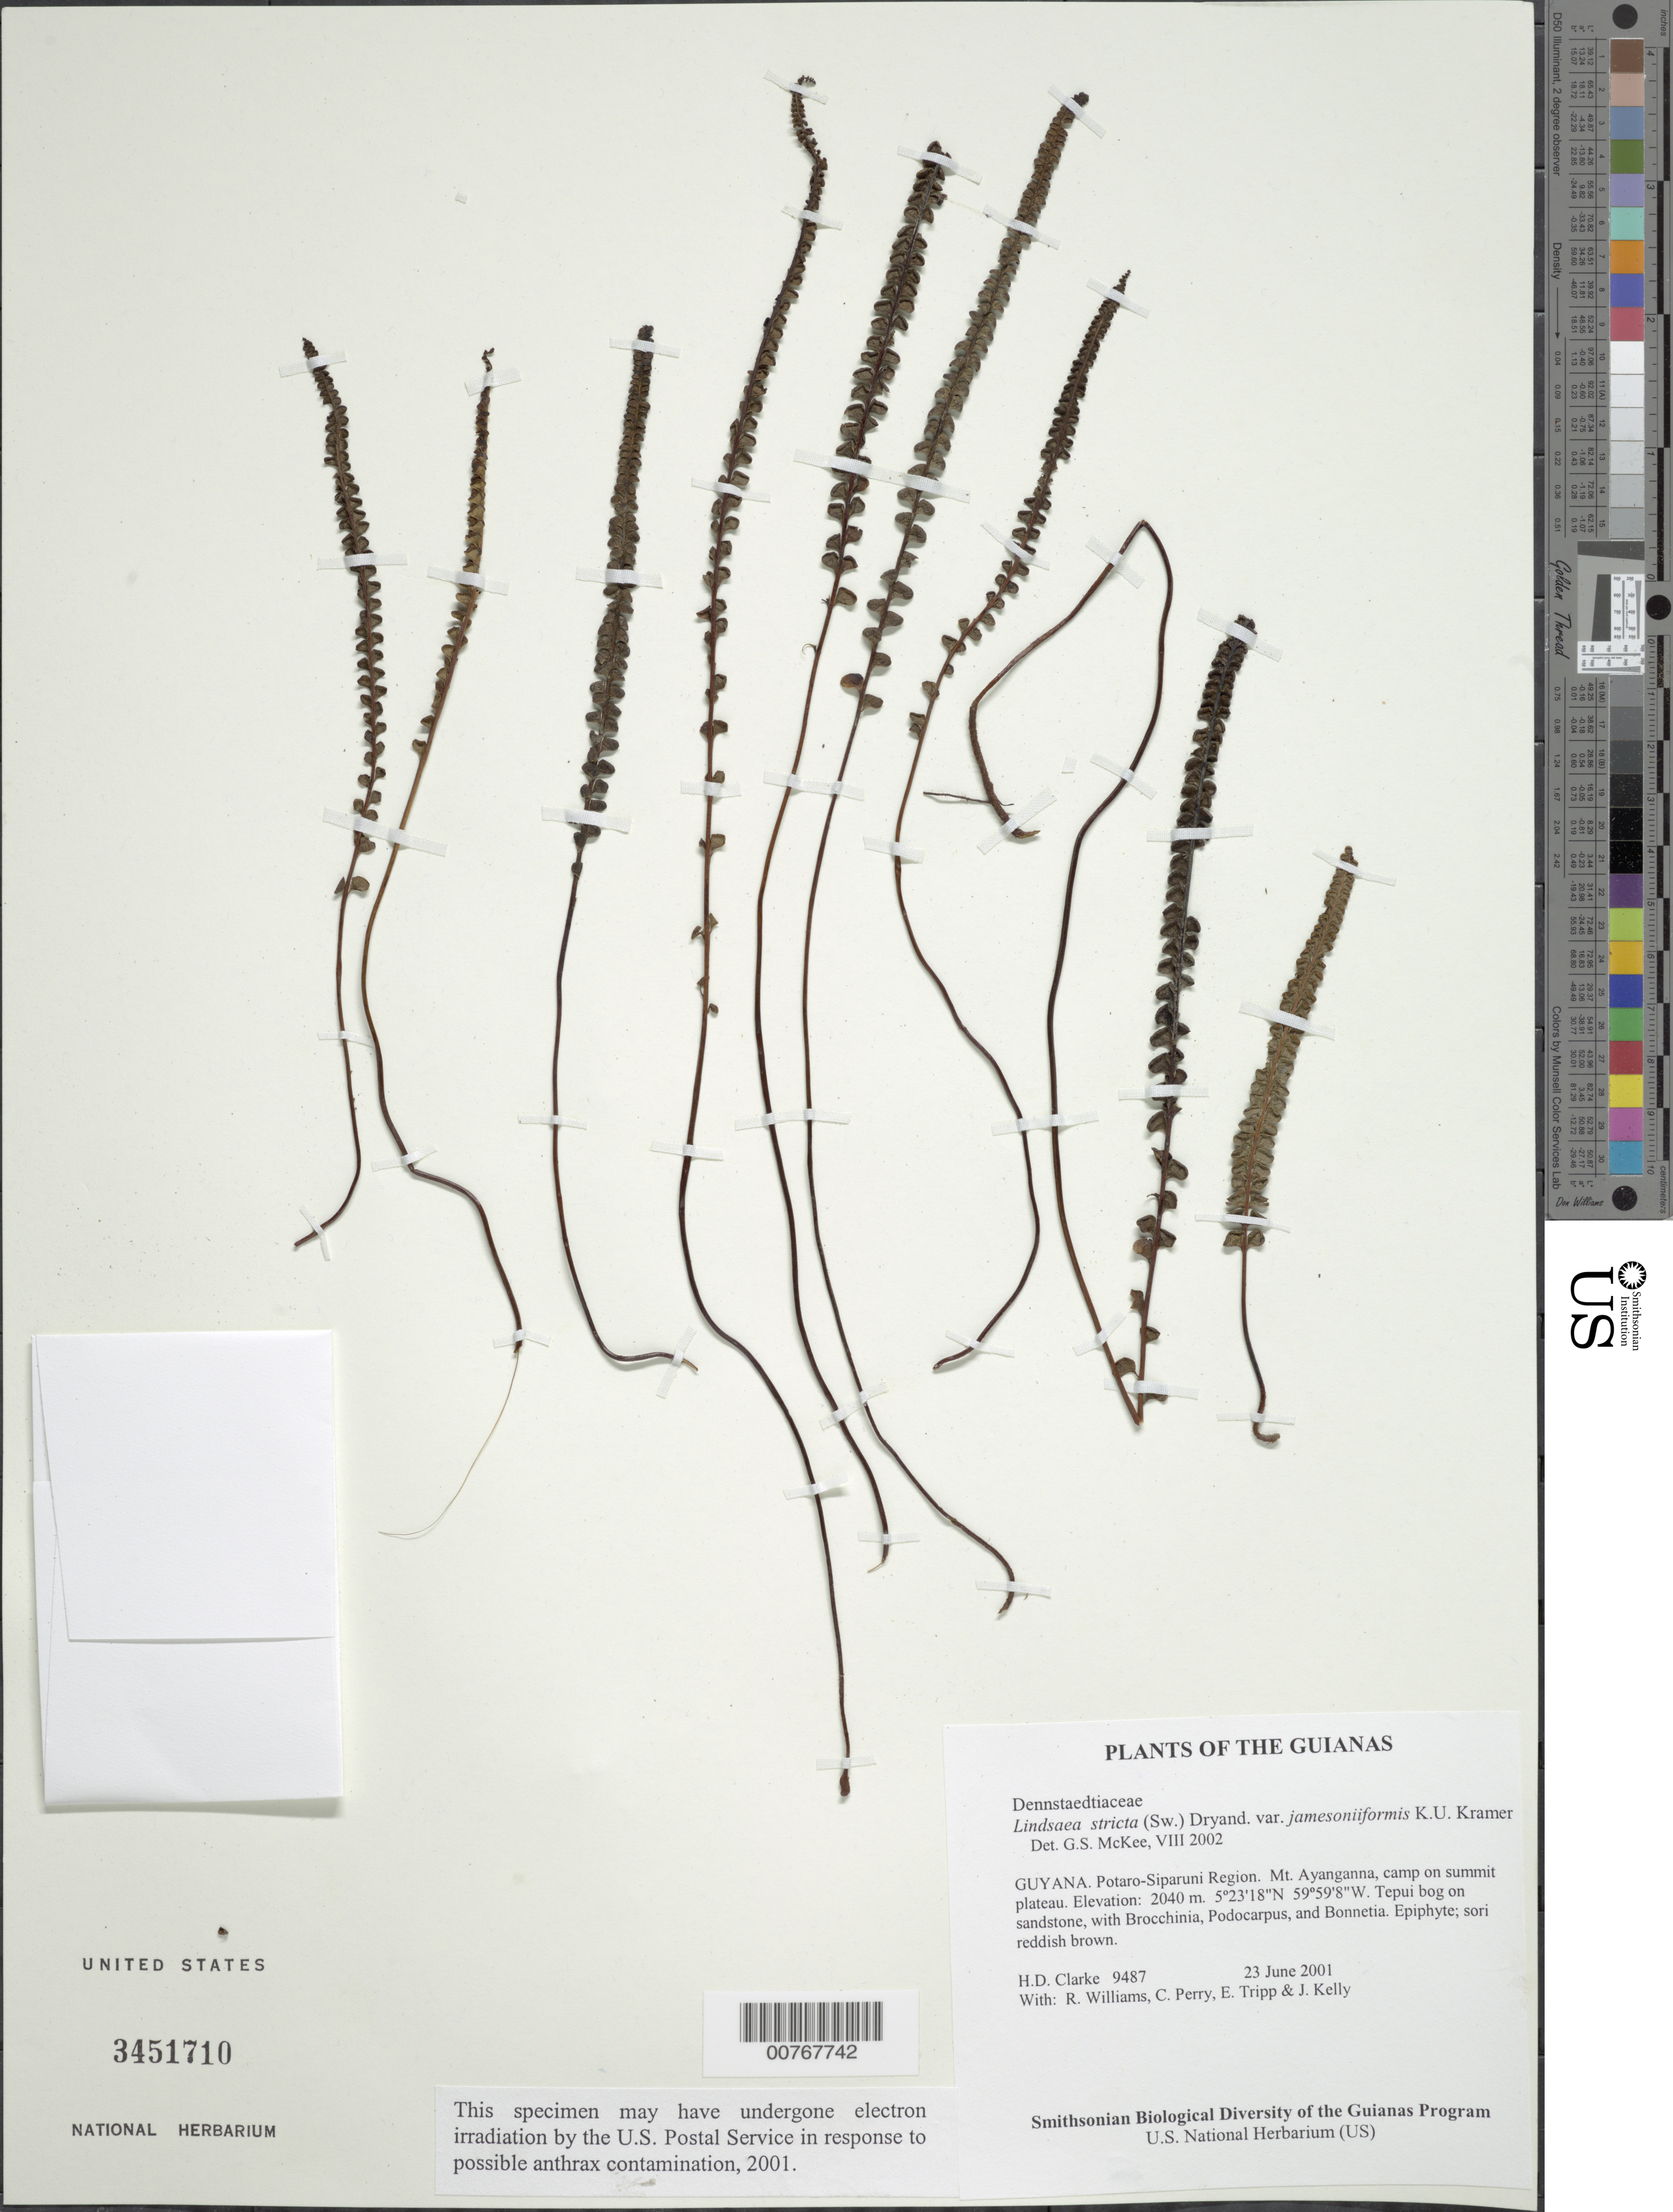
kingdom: Plantae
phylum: Tracheophyta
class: Polypodiopsida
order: Polypodiales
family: Lindsaeaceae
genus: Lindsaea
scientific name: Lindsaea stricta var. jamesoniiformis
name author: K.U. Kramer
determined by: McKee, G. S., (US), NMNH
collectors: H. D. Clarke, R. Williams, C. Perry, E. Tripp & J. Kelly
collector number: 9487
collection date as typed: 23 June 2001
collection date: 2001-06-23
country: Guyana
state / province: Potaro-Siparuni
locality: Mt. Ayanganna, camp on summit plateau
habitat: Tepui bog on sandstone, with Brocchinia, Podocarpus, and Bonnetia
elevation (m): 2040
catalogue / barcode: US 3451710